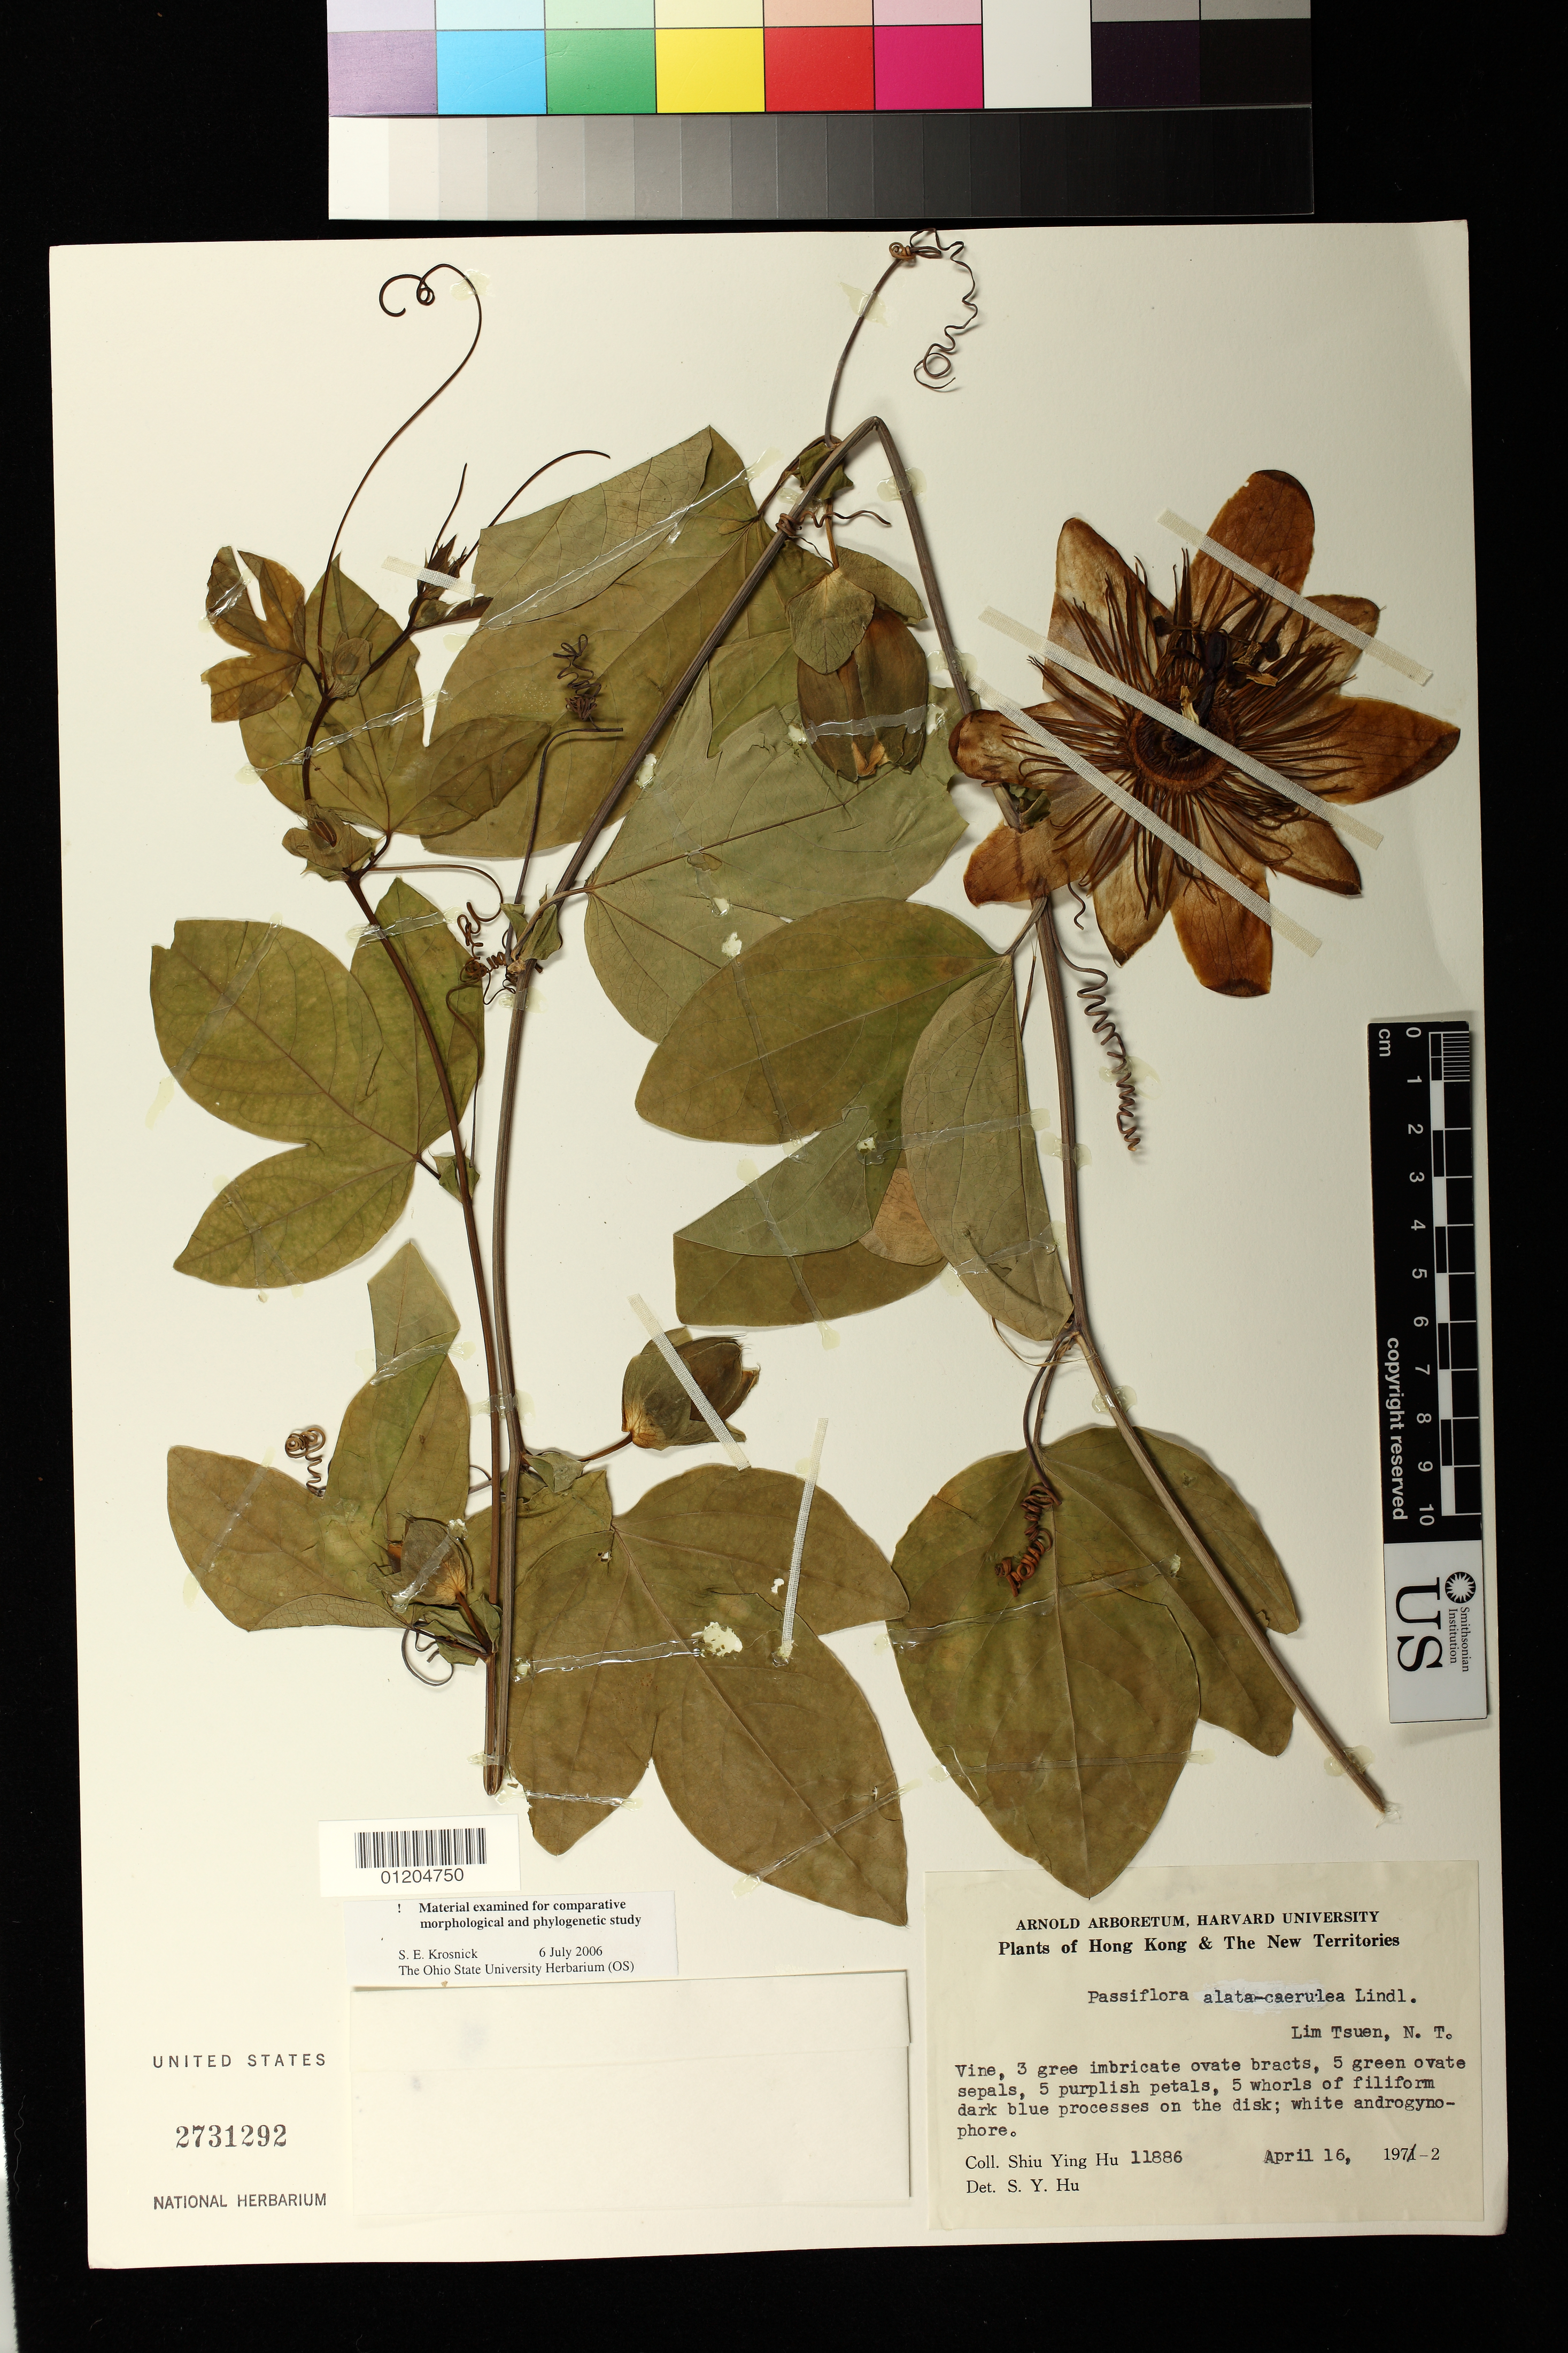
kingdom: Plantae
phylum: Tracheophyta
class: Magnoliopsida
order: Malpighiales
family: Passifloraceae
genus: Passiflora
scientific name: Passiflora x belotii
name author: Pepin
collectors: S. Y. Hu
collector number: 11886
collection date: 1971-04-16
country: China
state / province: Hong Kong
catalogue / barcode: US 2731292